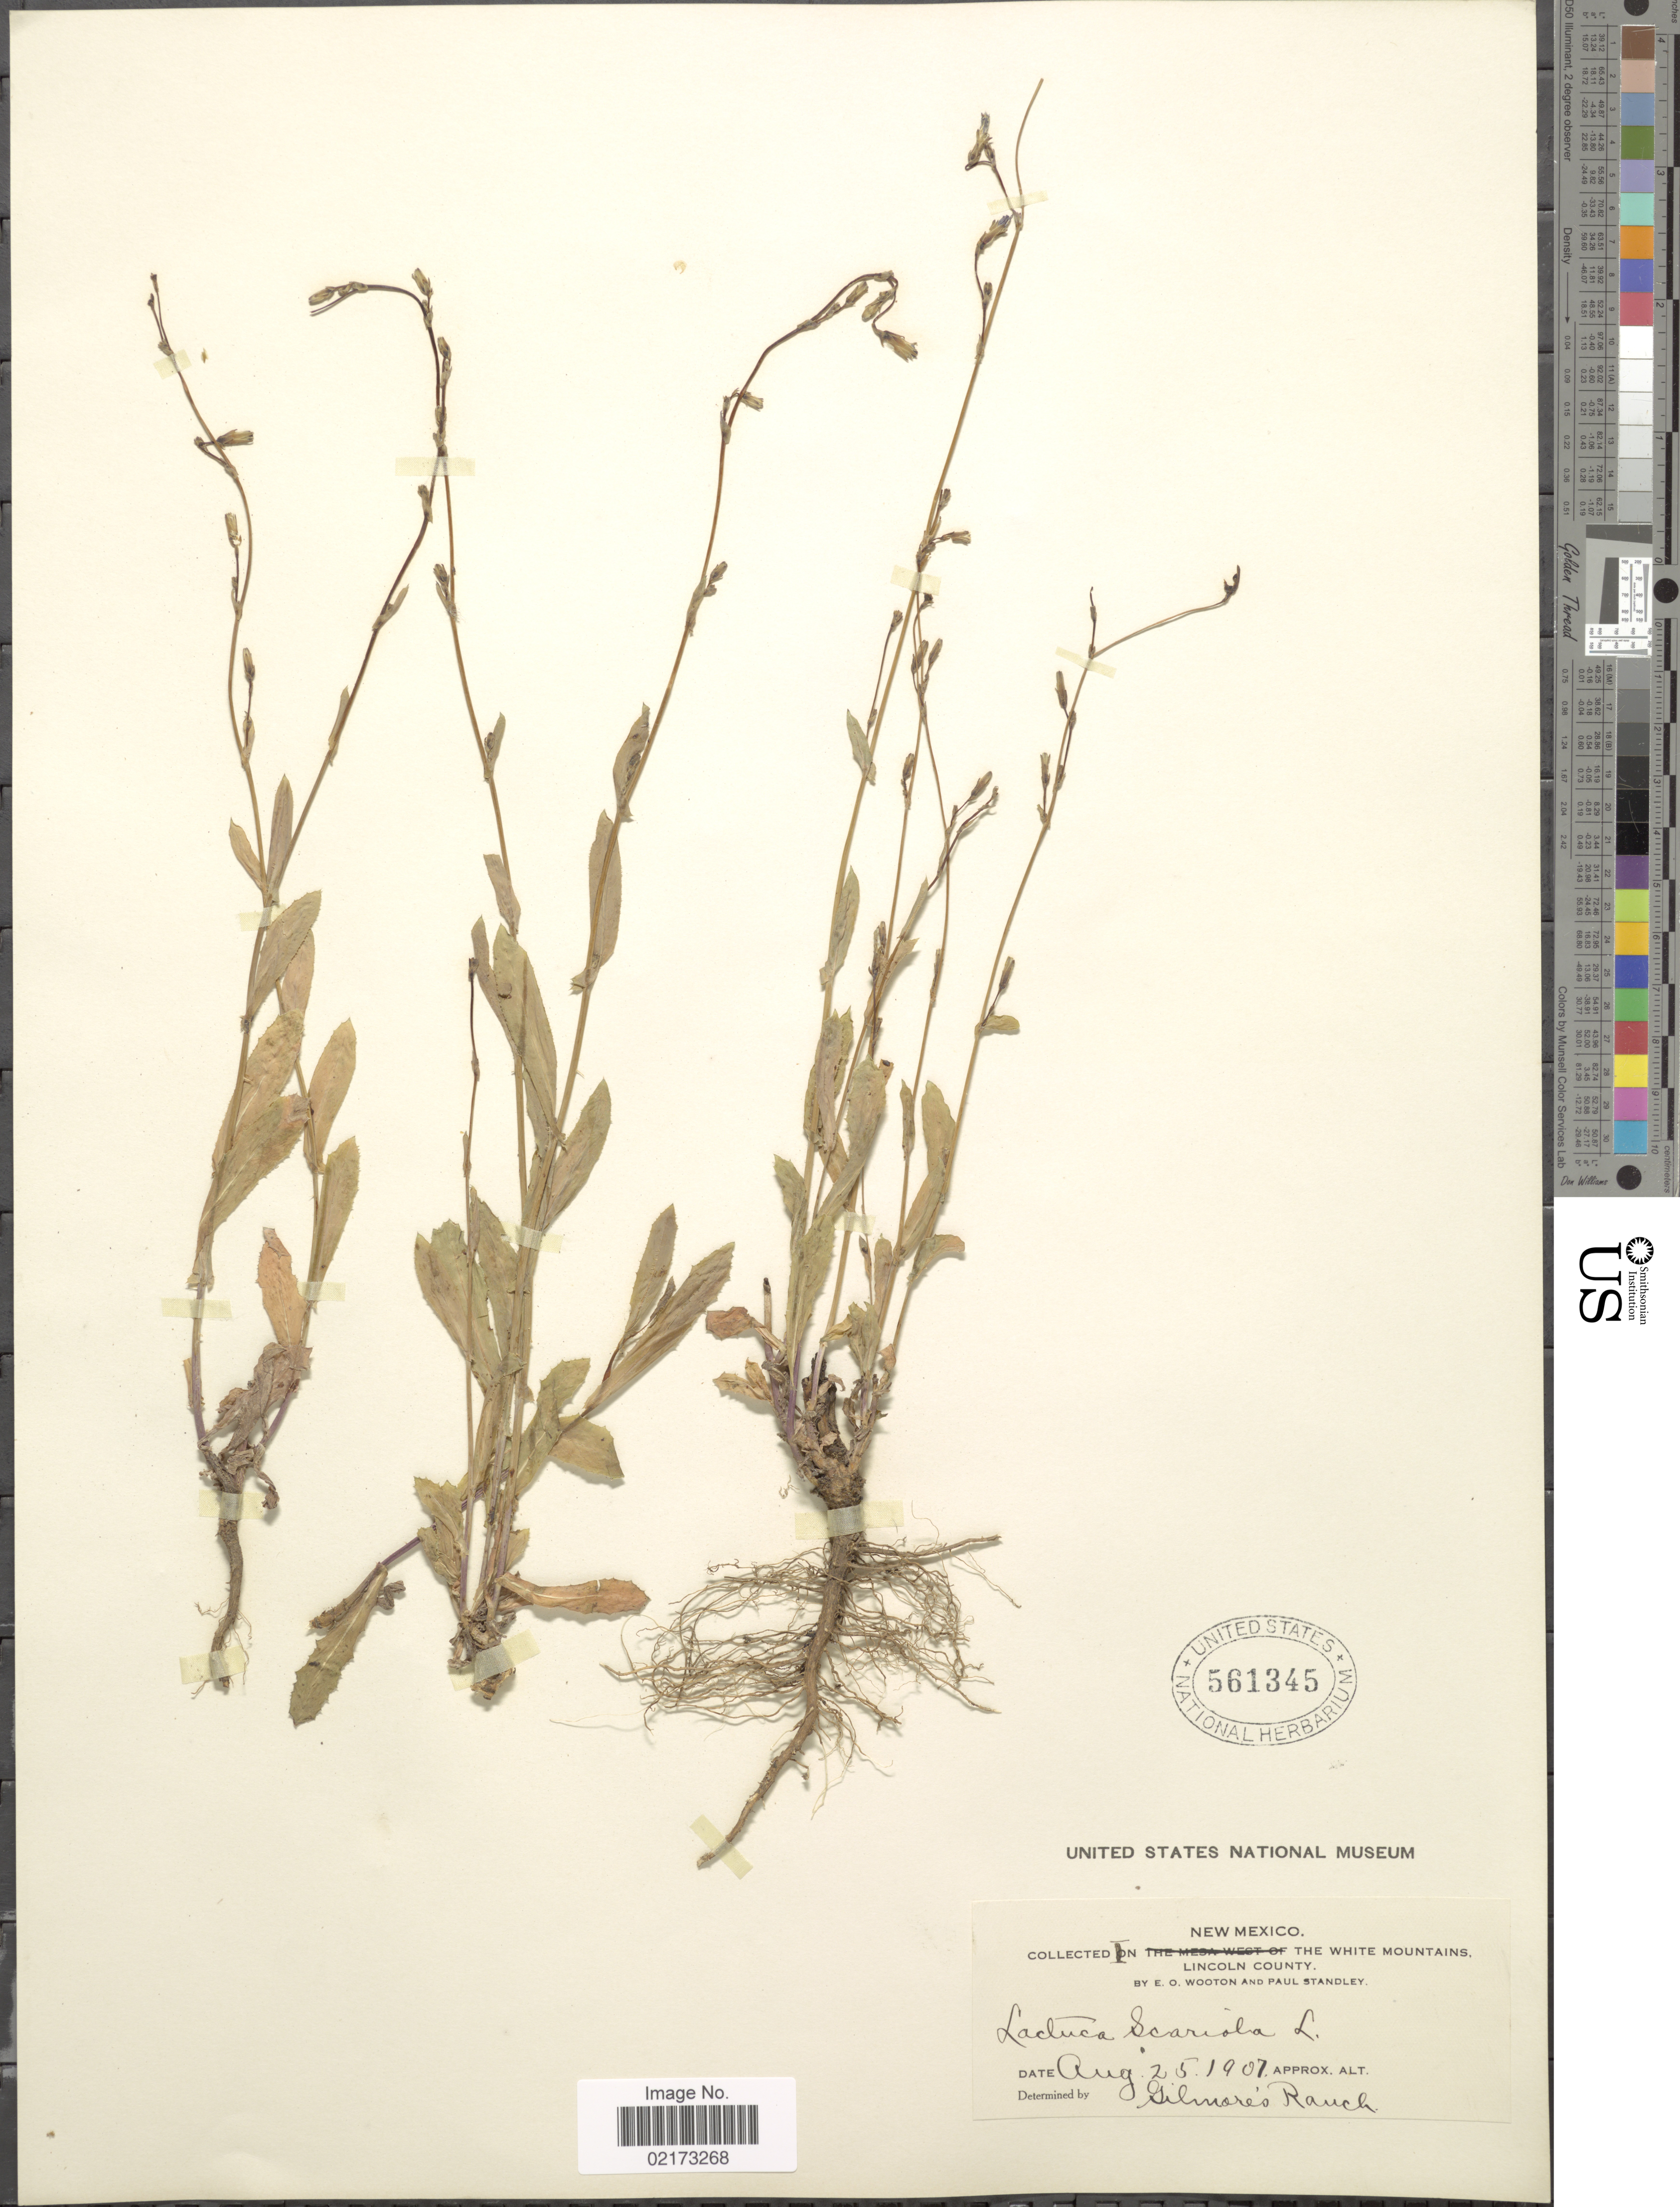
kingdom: Plantae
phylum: Tracheophyta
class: Magnoliopsida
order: Asterales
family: Asteraceae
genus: Lactuca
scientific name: Lactuca serriola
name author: L.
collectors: E. O. Wooton & P. C. Standley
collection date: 1907-08-25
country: United States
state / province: New Mexico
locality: The White Mountains, Lincoln County, Gilmore's Ranch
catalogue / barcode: US 561345